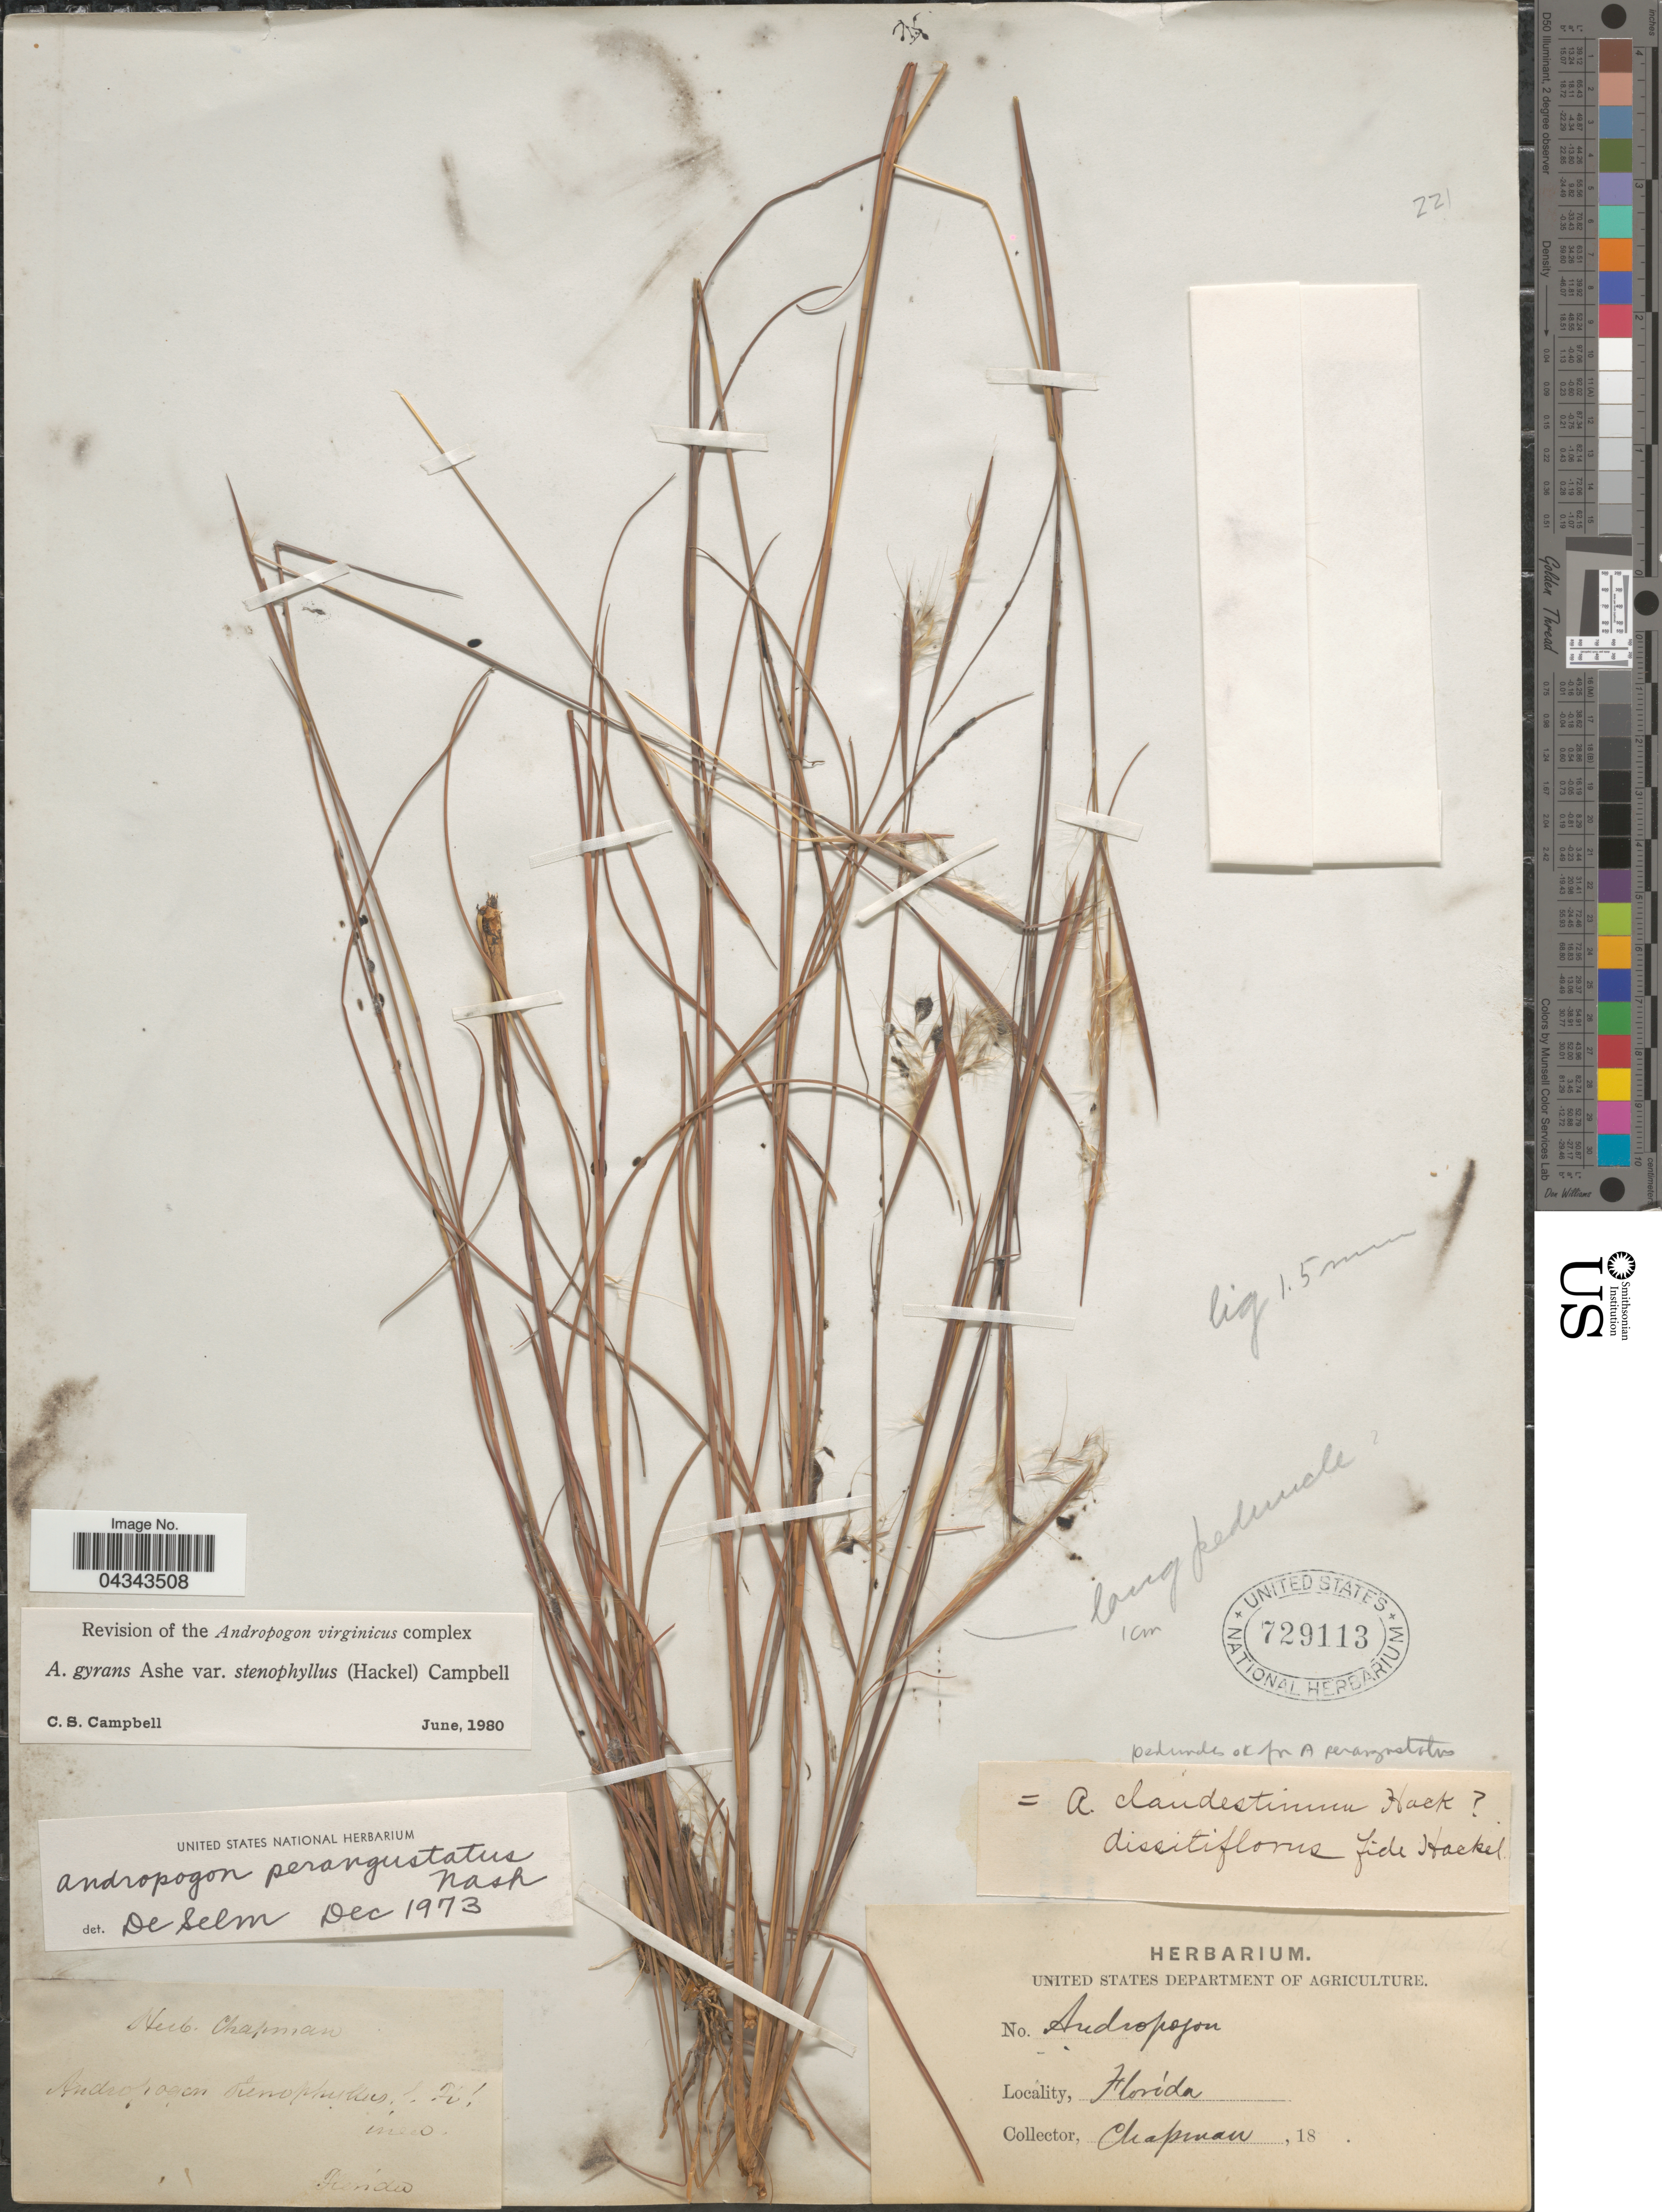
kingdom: Plantae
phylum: Tracheophyta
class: Liliopsida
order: Poales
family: Poaceae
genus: Andropogon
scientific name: Andropogon gyrans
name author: Ashe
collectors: A. Chapman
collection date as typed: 18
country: United States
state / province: Florida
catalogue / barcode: US 729113